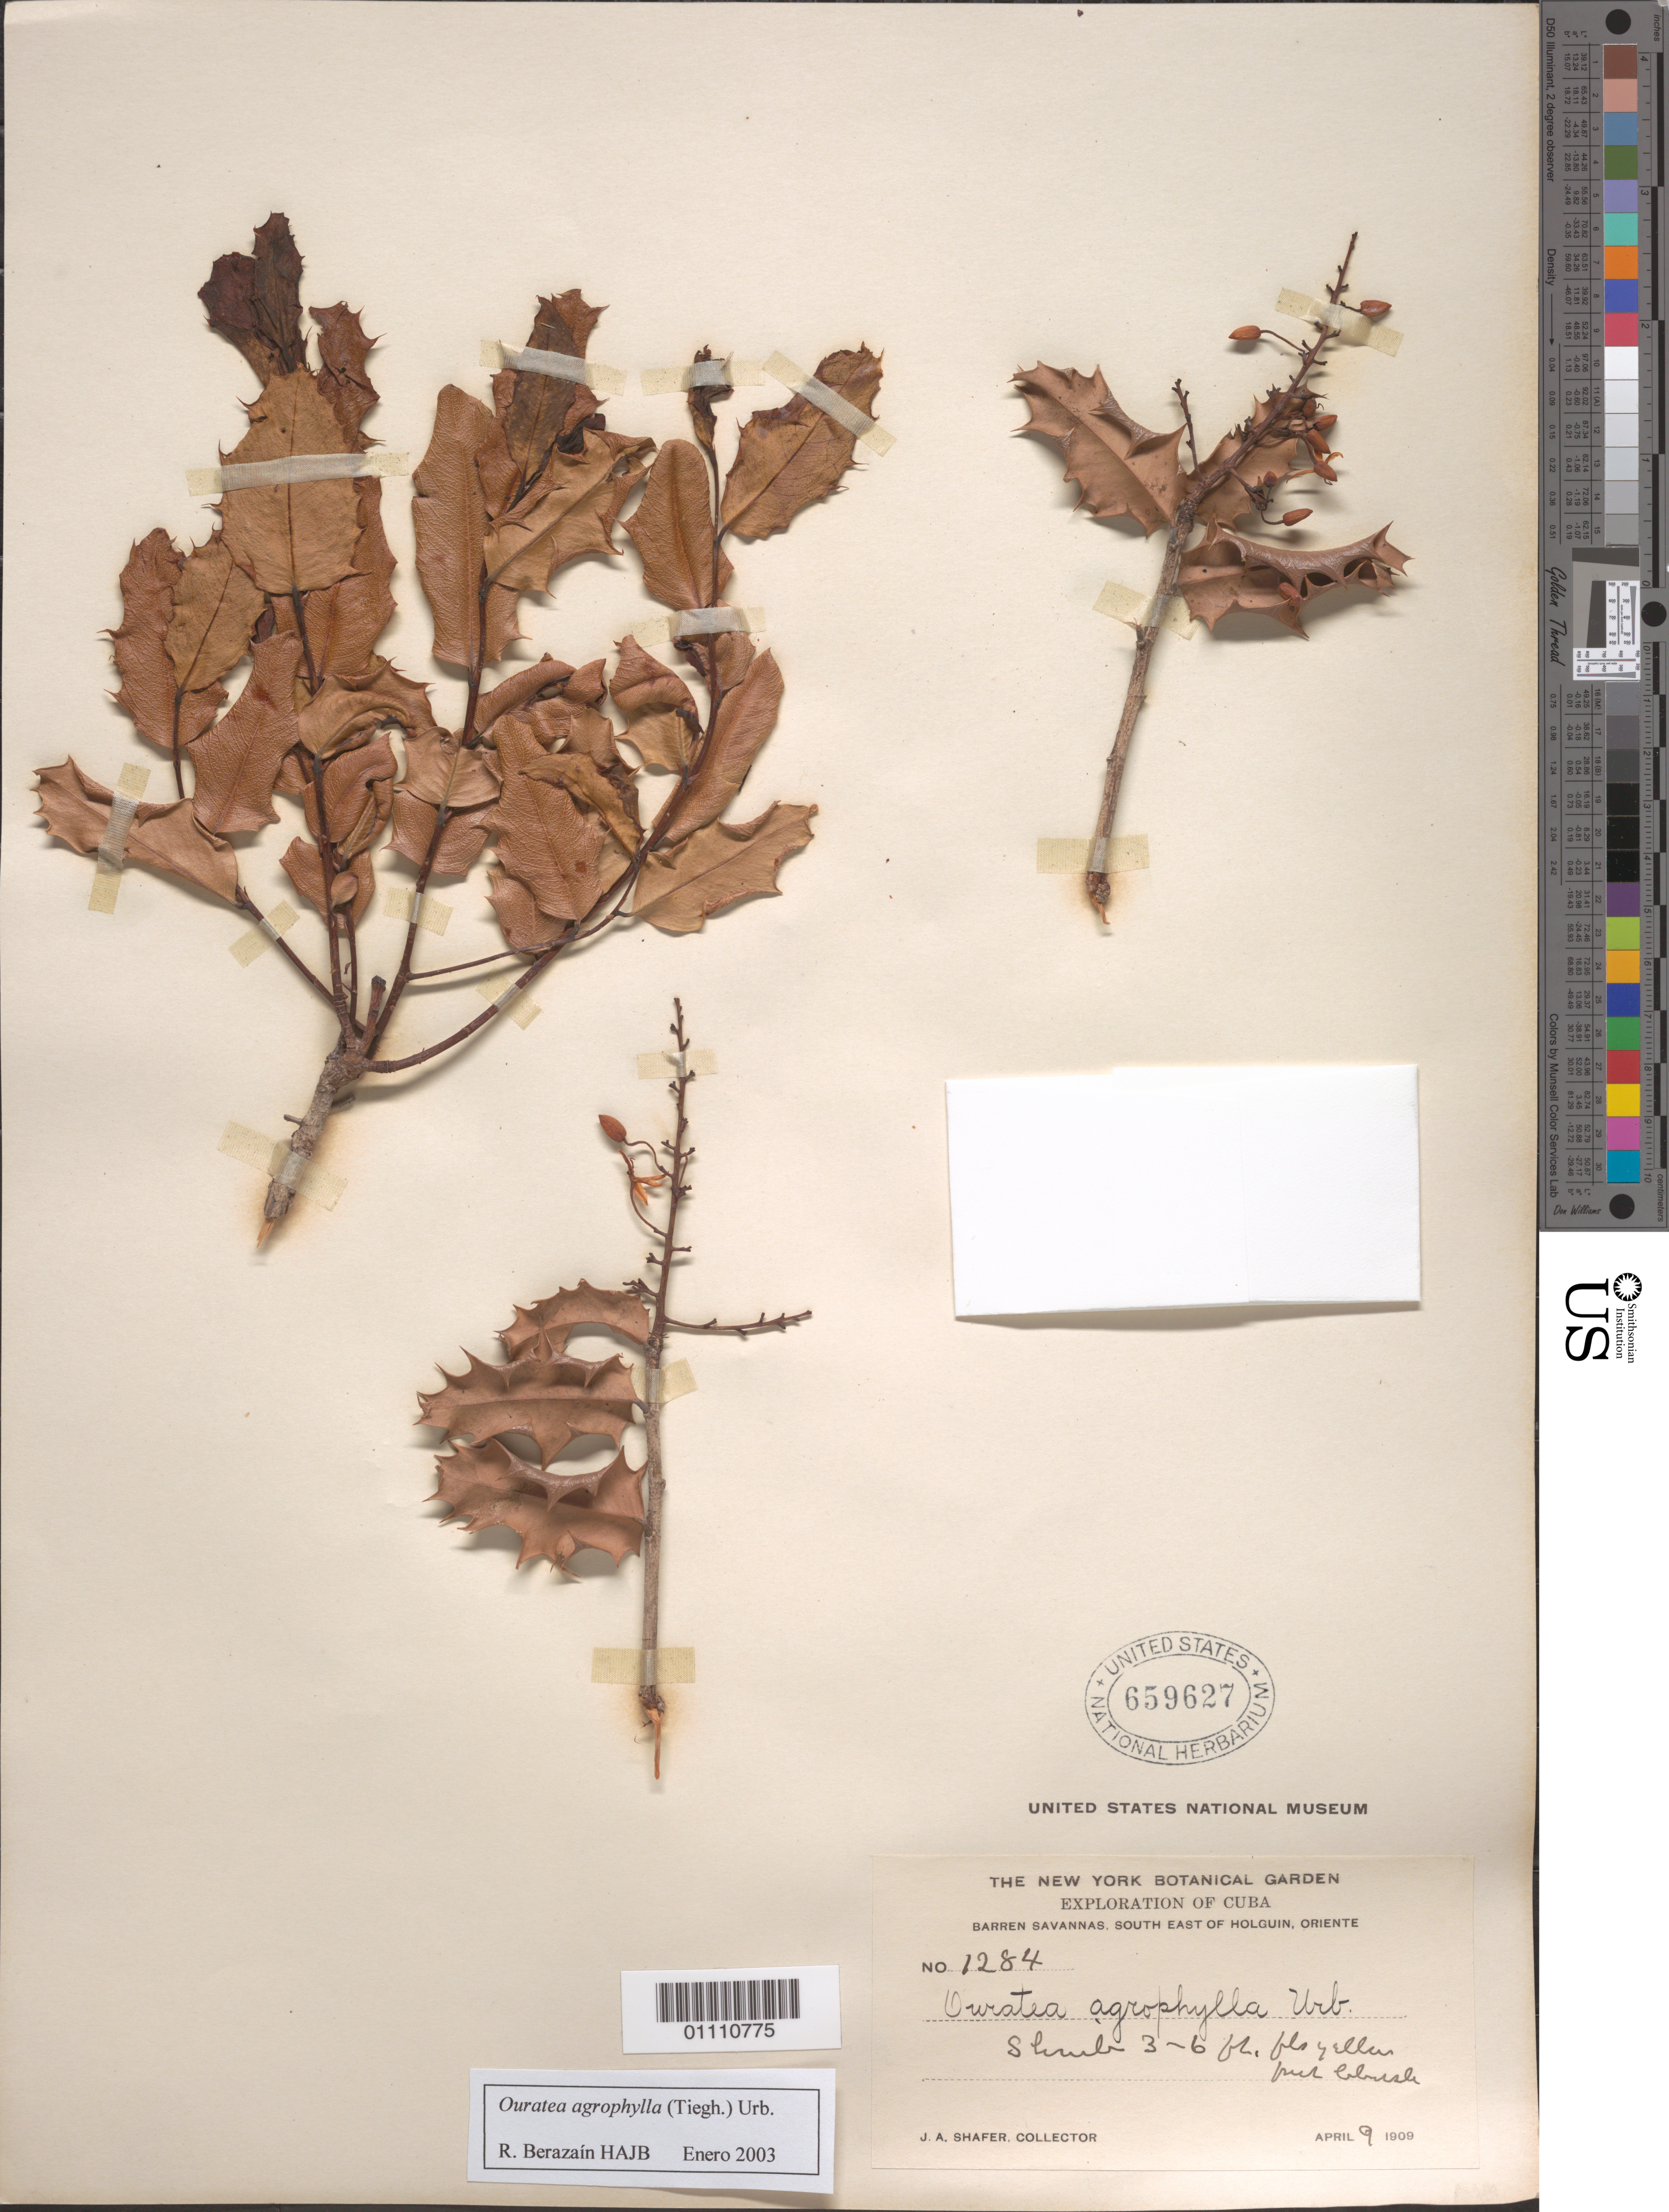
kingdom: Plantae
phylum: Tracheophyta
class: Magnoliopsida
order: Malpighiales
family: Ochnaceae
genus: Ouratea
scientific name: Ouratea agrophylla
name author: (Tiegh.) Urb.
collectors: J. A. Shafer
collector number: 1284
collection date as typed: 09 Apr 1909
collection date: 1909-04-09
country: Cuba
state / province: Holguín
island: Cuba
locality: Barren Savannas, SE of Holguin, Oriente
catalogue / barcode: US 659627